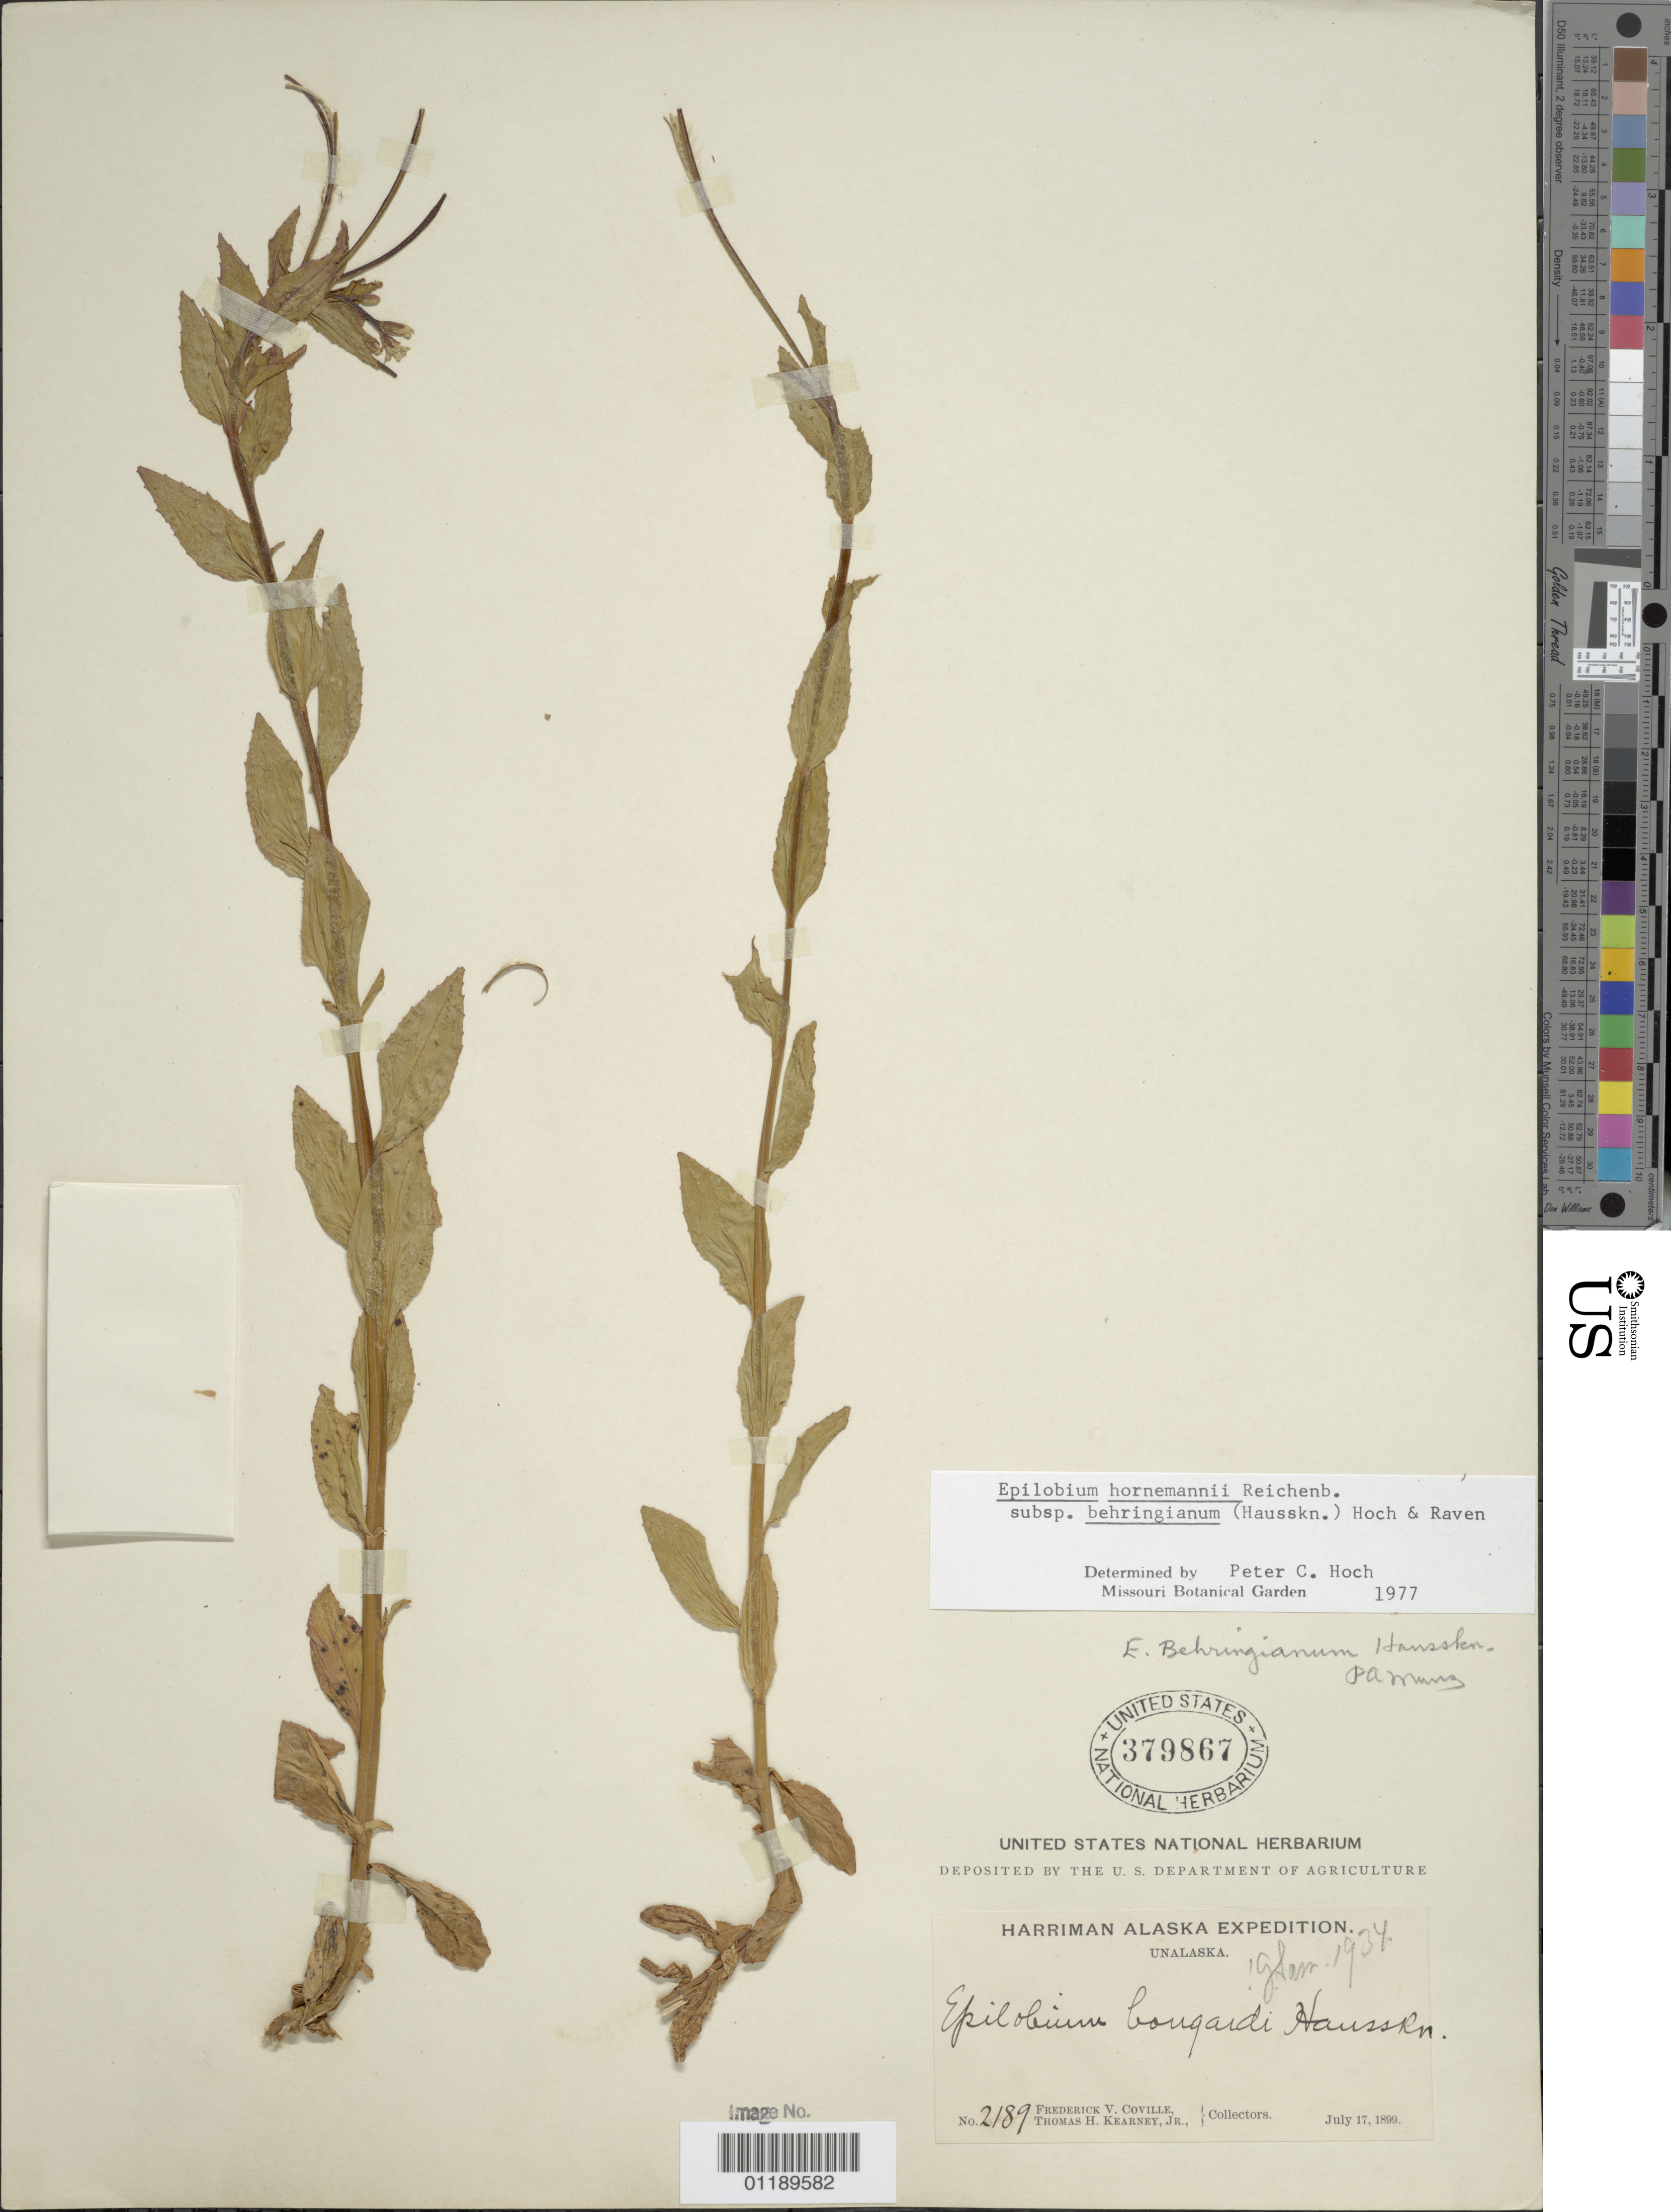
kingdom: Plantae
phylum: Tracheophyta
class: Magnoliopsida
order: Myrtales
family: Onagraceae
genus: Epilobium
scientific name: Epilobium hornemannii subsp. behringianum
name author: (Hausskn.) Hoch & P.H. Raven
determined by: Hoch, P. C.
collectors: F. V. Coville & T. H. Kearney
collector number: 2189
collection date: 1899-07-17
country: United States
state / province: Alaska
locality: Unalaska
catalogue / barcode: US 379867